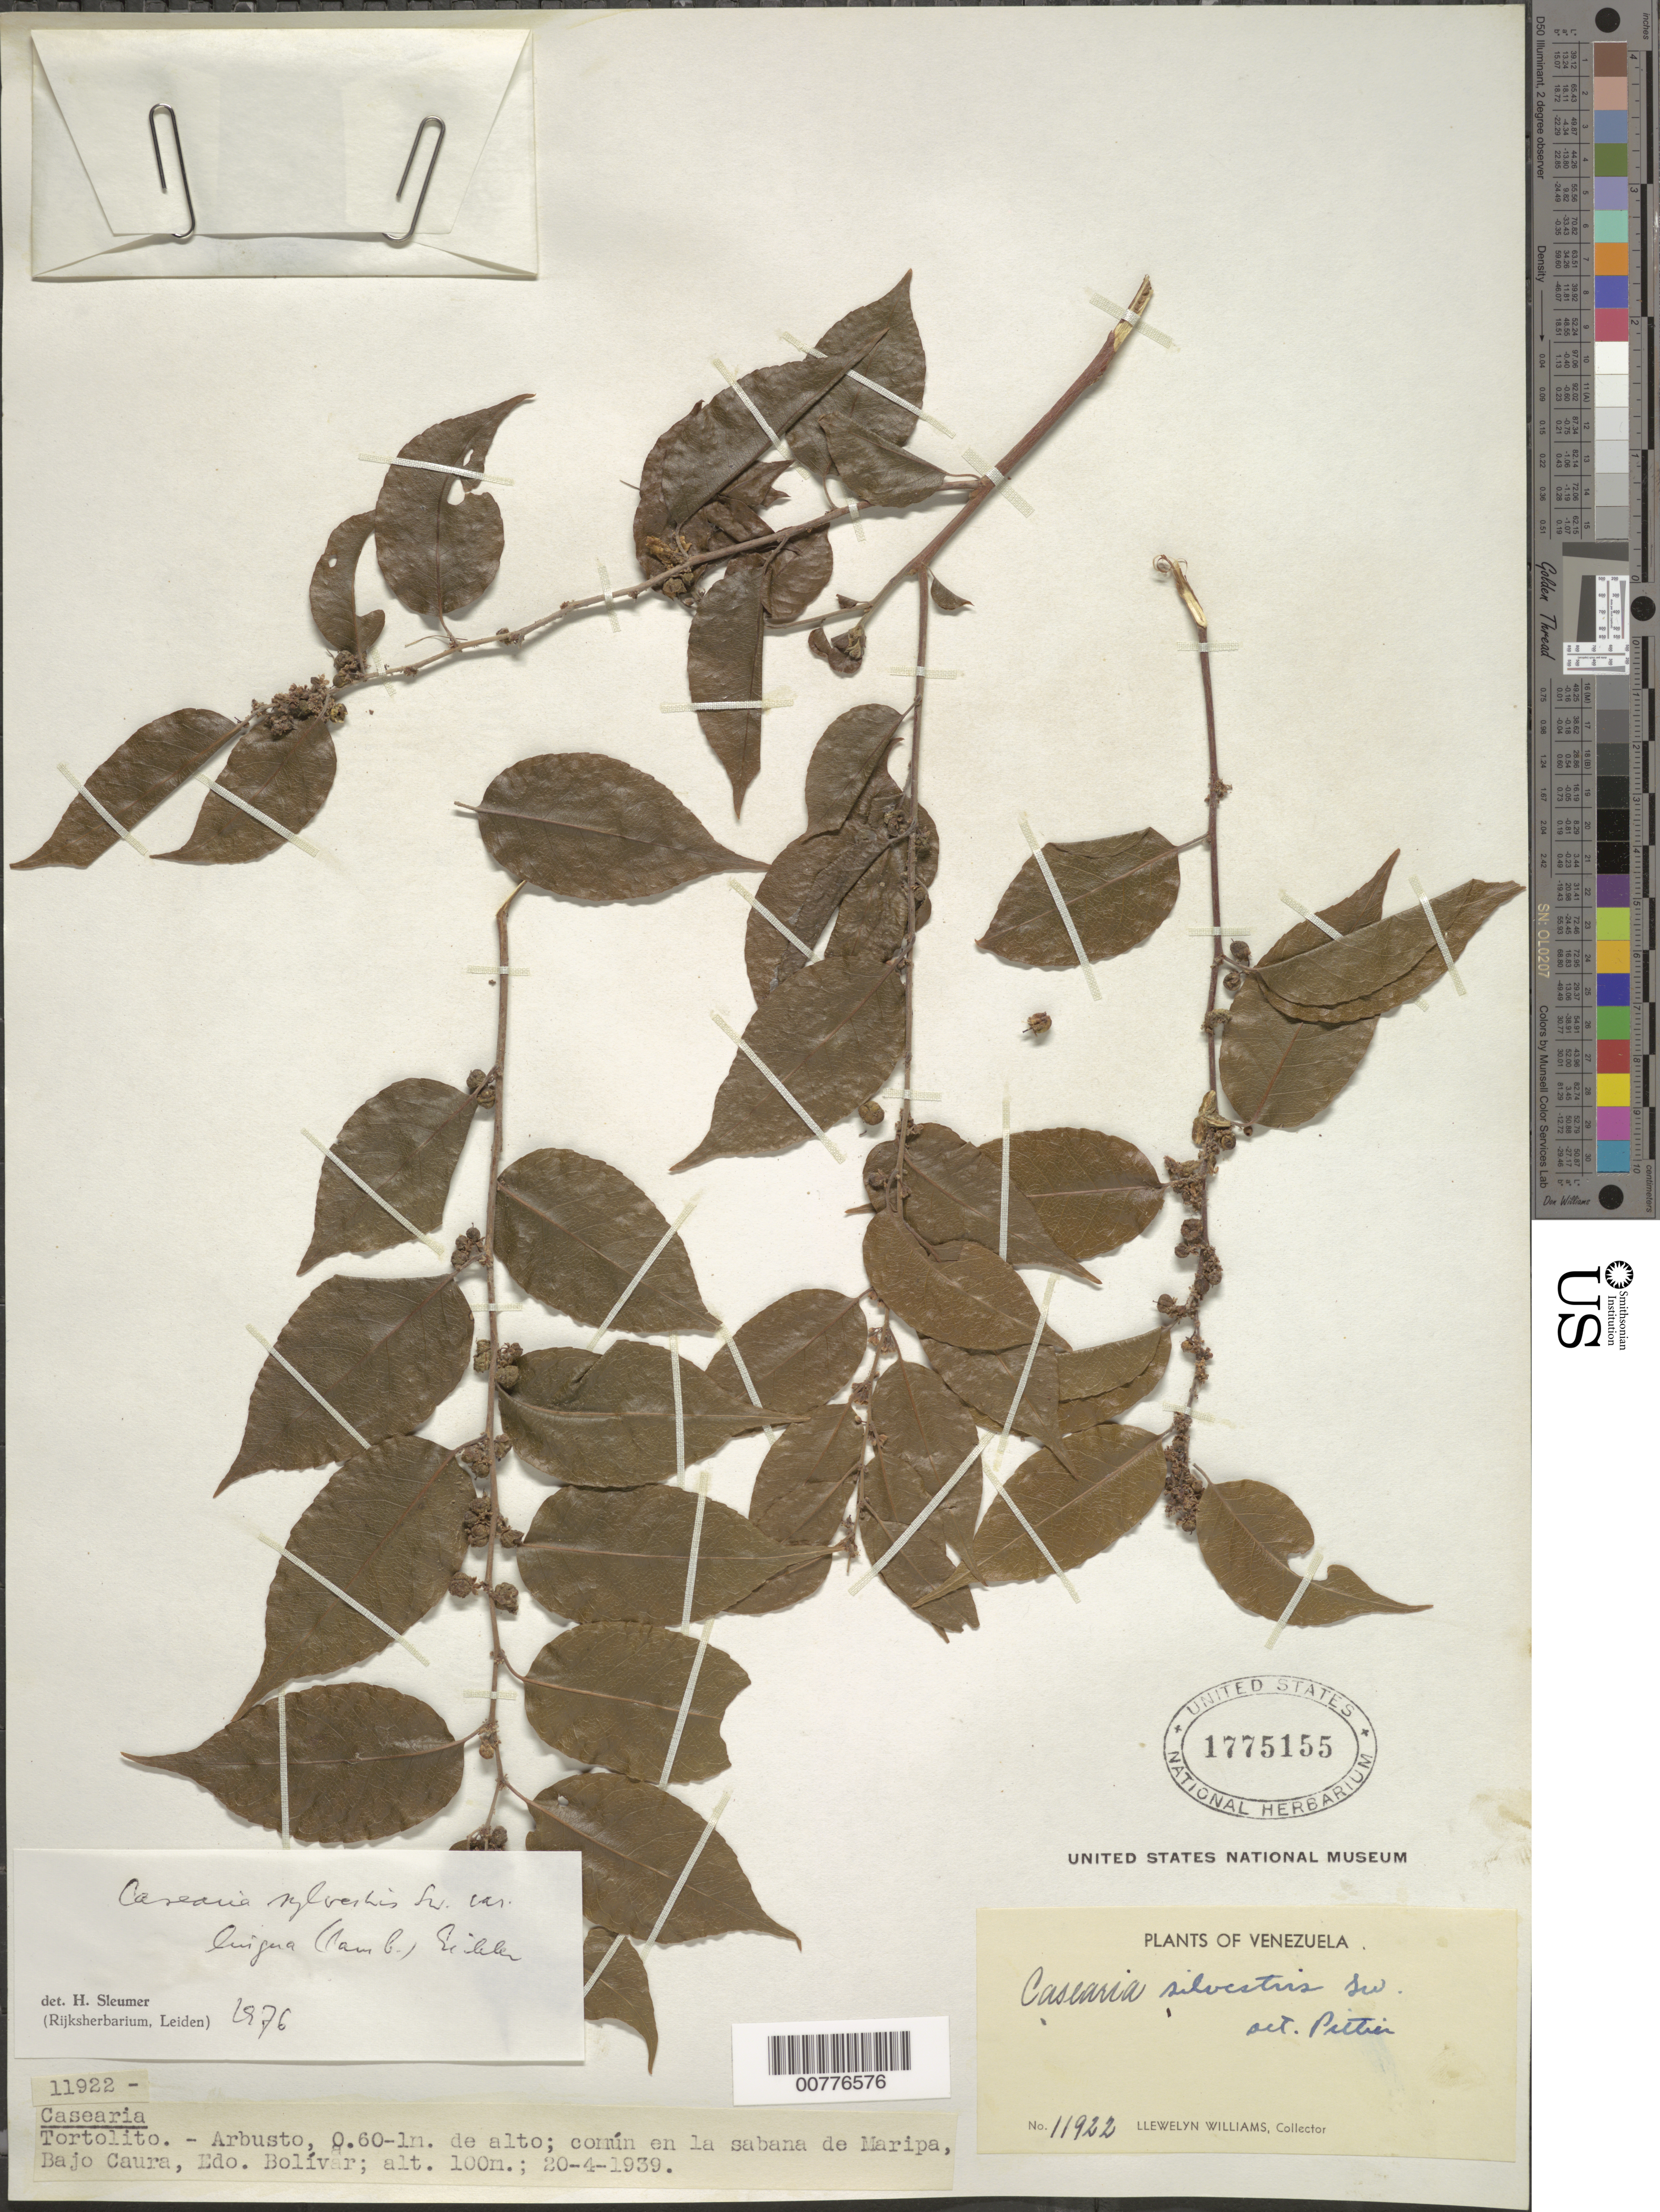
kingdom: Plantae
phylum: Tracheophyta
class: Magnoliopsida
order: Malpighiales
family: Salicaceae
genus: Casearia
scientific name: Casearia sylvestris var. lingua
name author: (Cambess.) Eichler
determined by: Sleumer, H. O.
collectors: Ll. Williams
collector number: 11922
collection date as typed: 20-Apr-39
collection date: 1939-04-20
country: Venezuela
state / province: Bolívar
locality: Maripa, Bajo Caura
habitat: Savanna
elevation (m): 100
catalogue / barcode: US 1775155